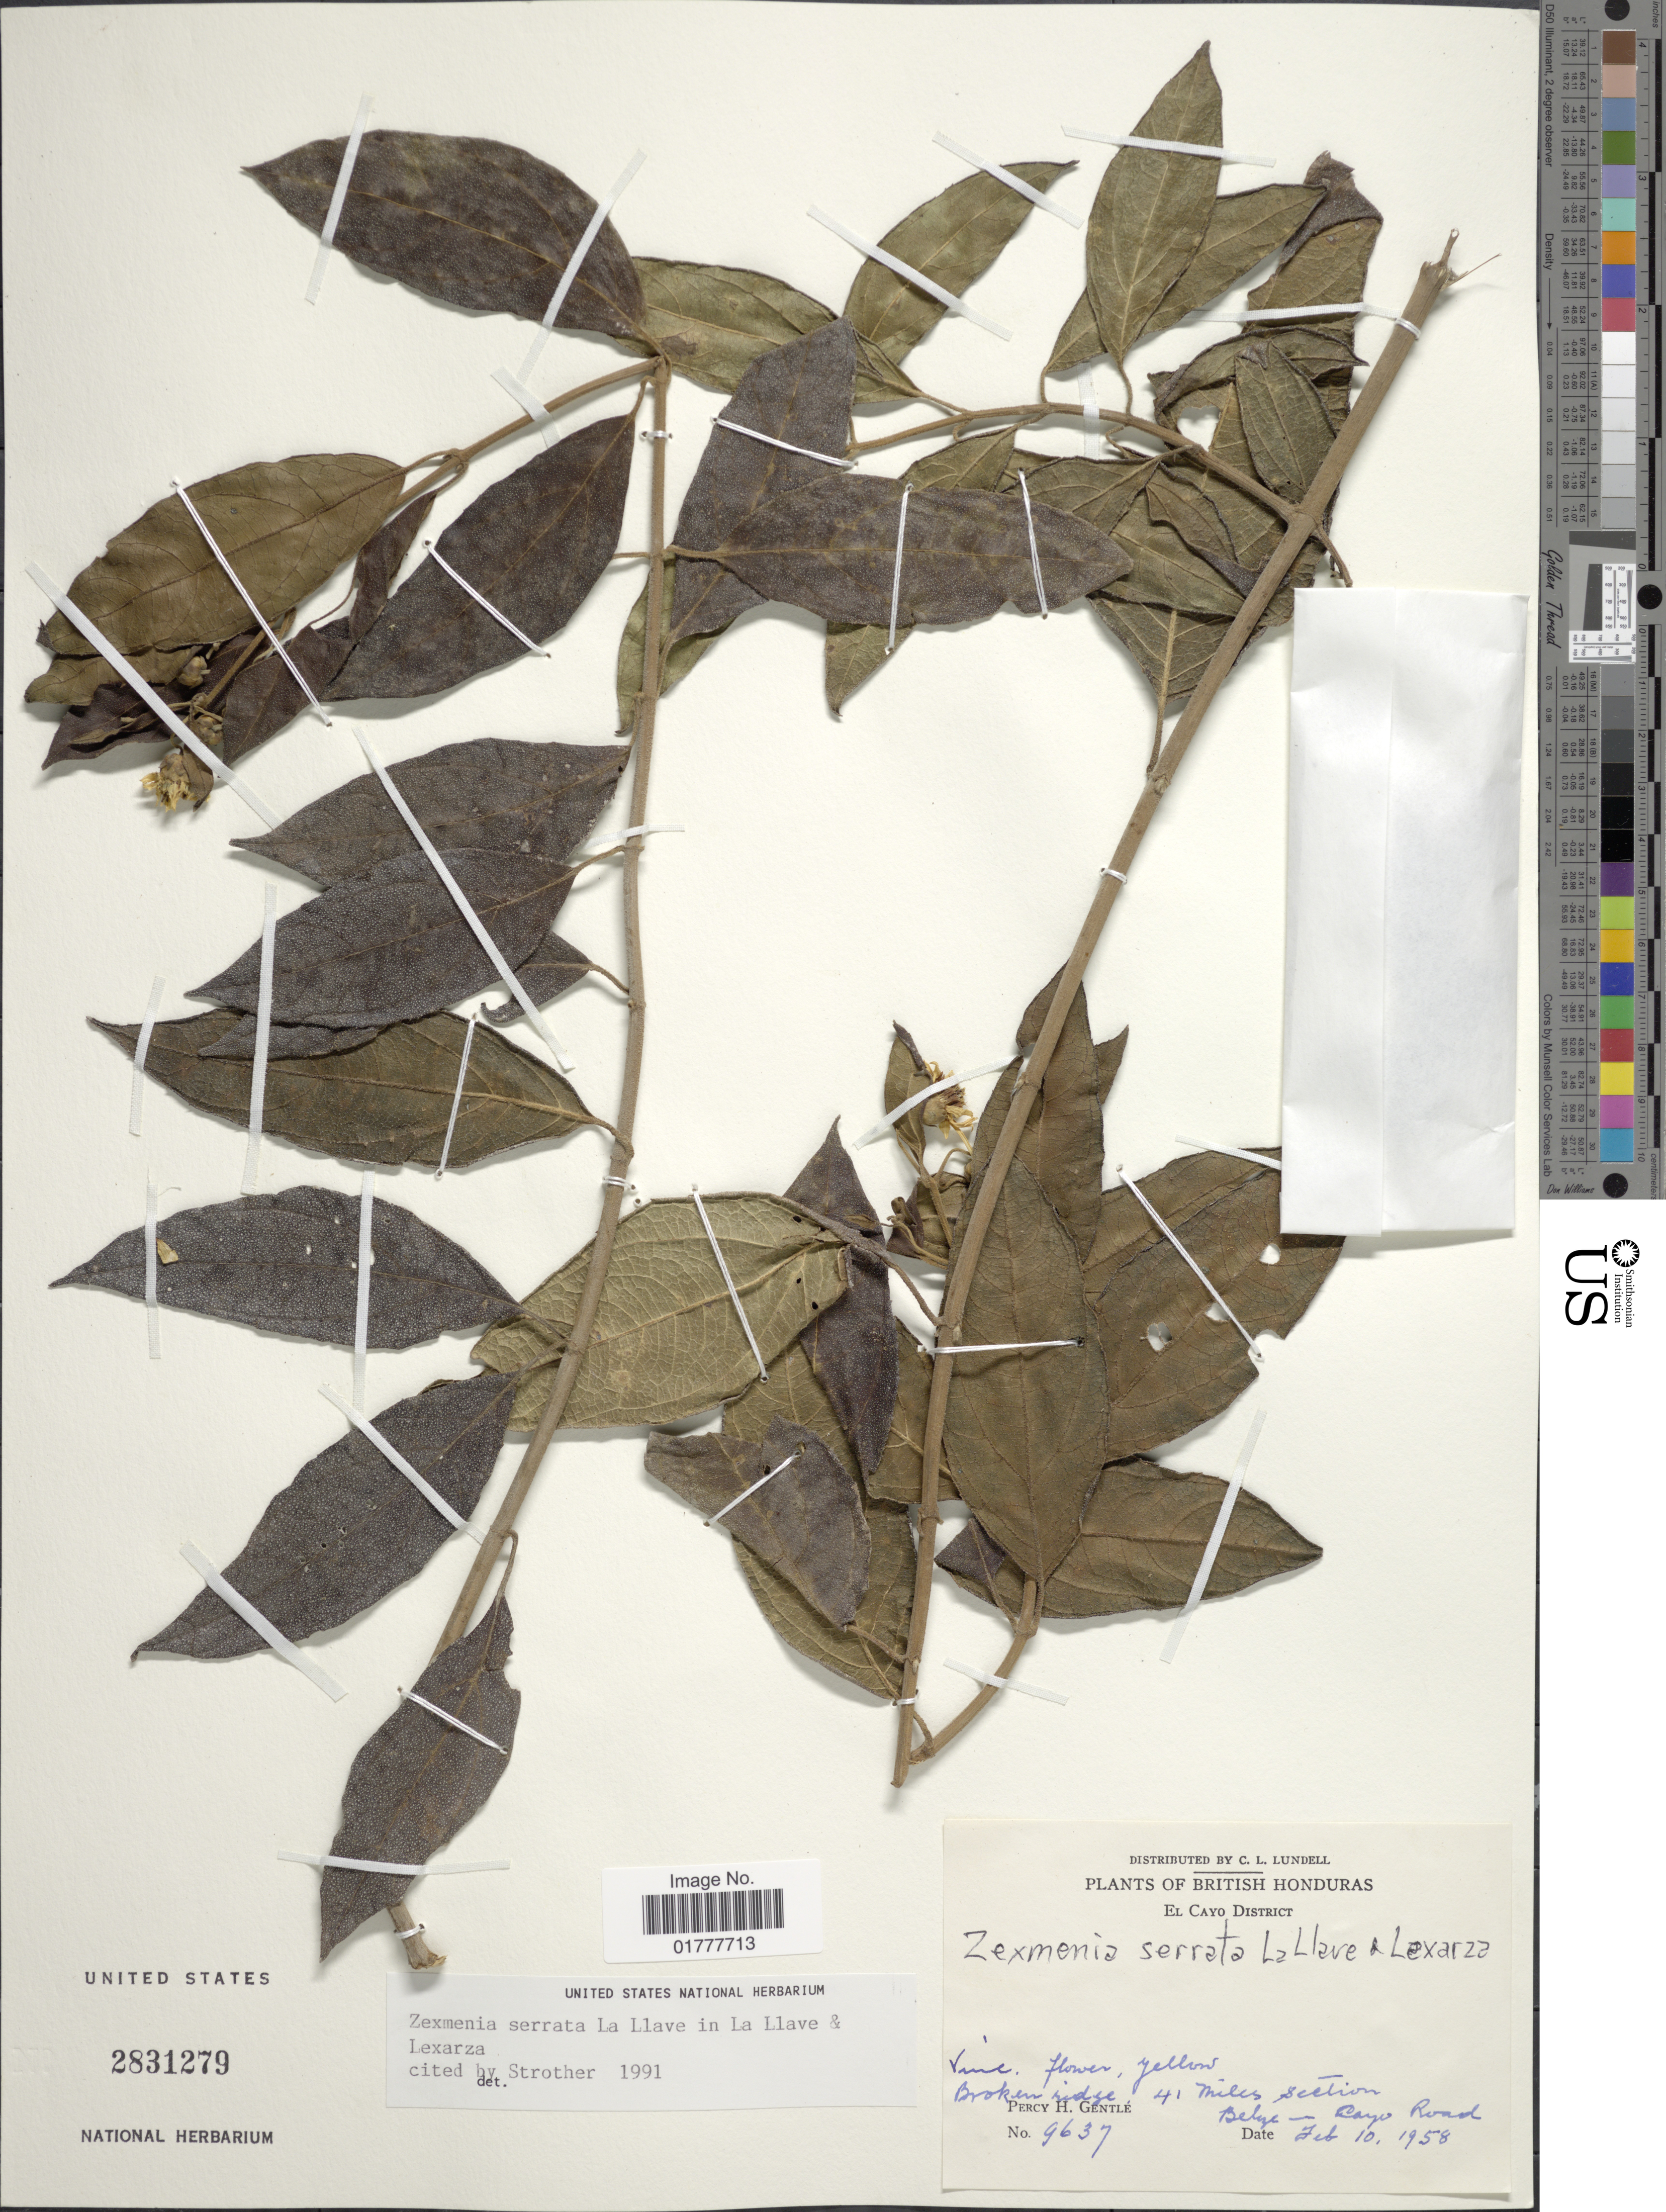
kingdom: Plantae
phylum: Tracheophyta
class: Magnoliopsida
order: Asterales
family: Asteraceae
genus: Zexmenia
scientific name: Zexmenia serrata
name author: La Llave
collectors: P. H. Gentle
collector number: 9637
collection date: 1958-02-10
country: Belize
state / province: Cayo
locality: British Honduras, El Cayo. Broken ridge, 41 miles section Belize -- Cayo Road.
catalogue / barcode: US 2831279